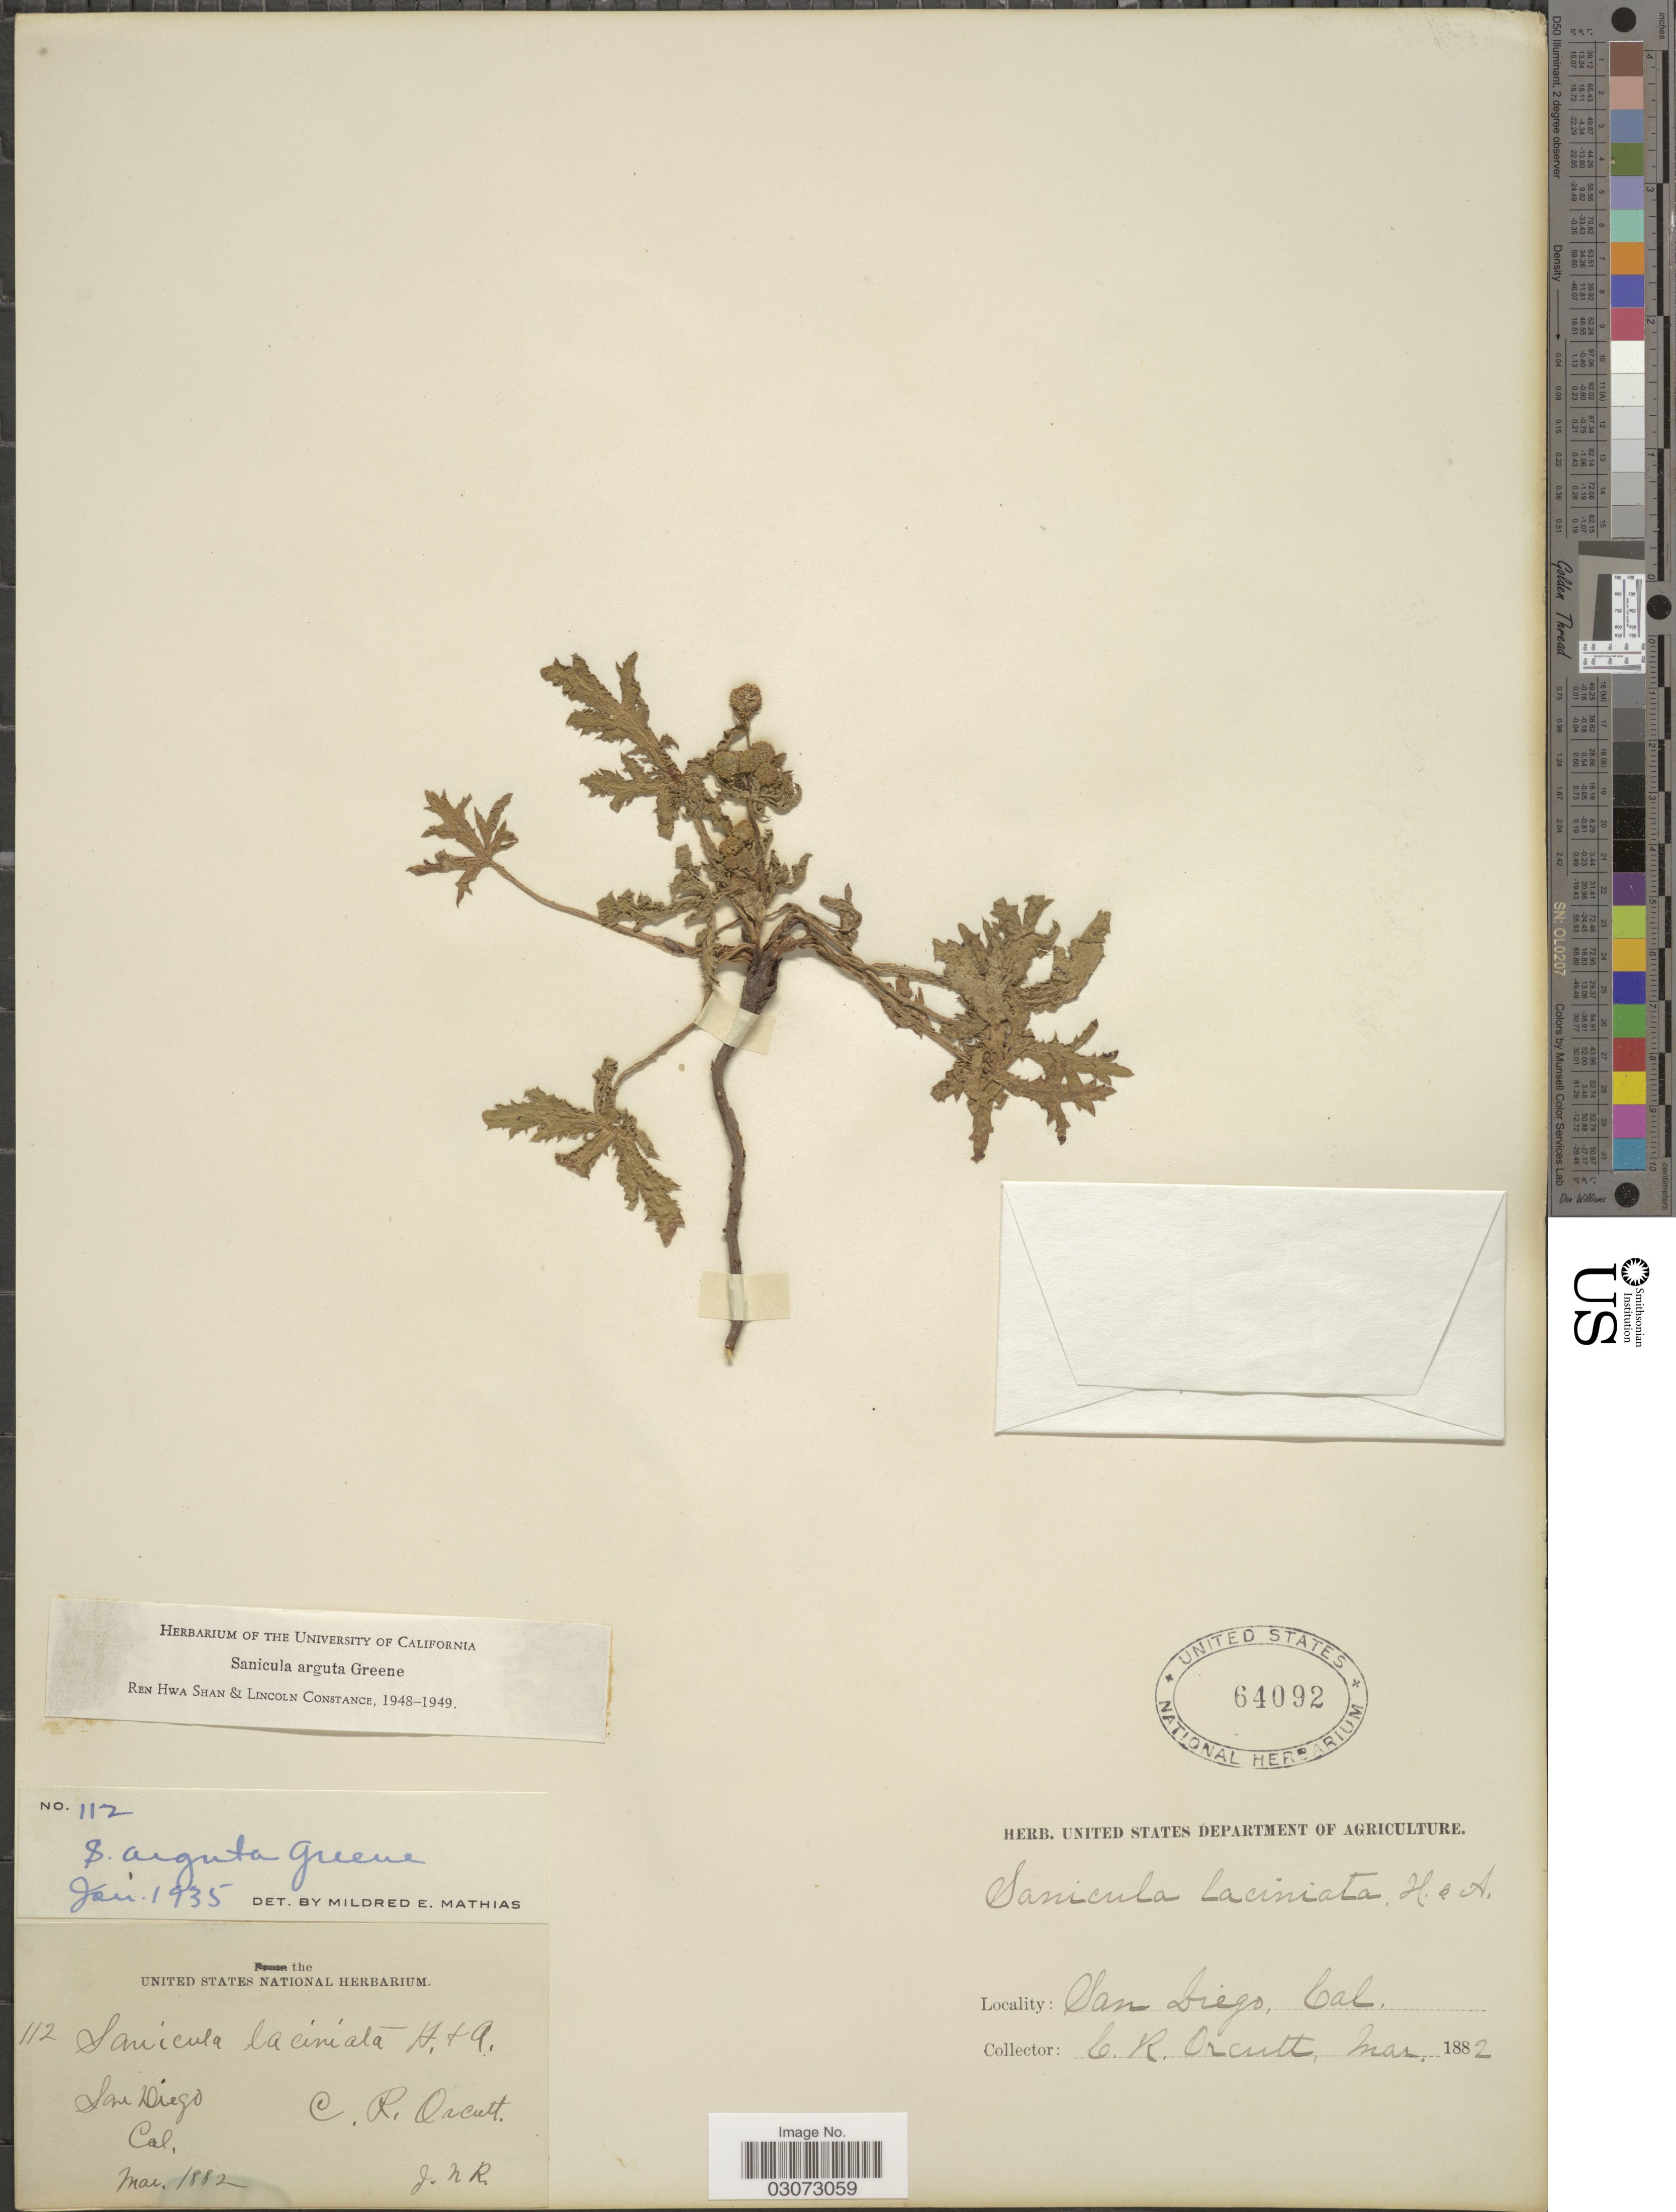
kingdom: Plantae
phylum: Tracheophyta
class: Magnoliopsida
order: Apiales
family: Apiaceae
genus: Sanicula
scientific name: Sanicula arguta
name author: Greene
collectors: C. R. Orcutt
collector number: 112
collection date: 1882-03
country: United States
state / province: California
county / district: San Diego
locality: San Diego, Cal.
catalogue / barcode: US 64092